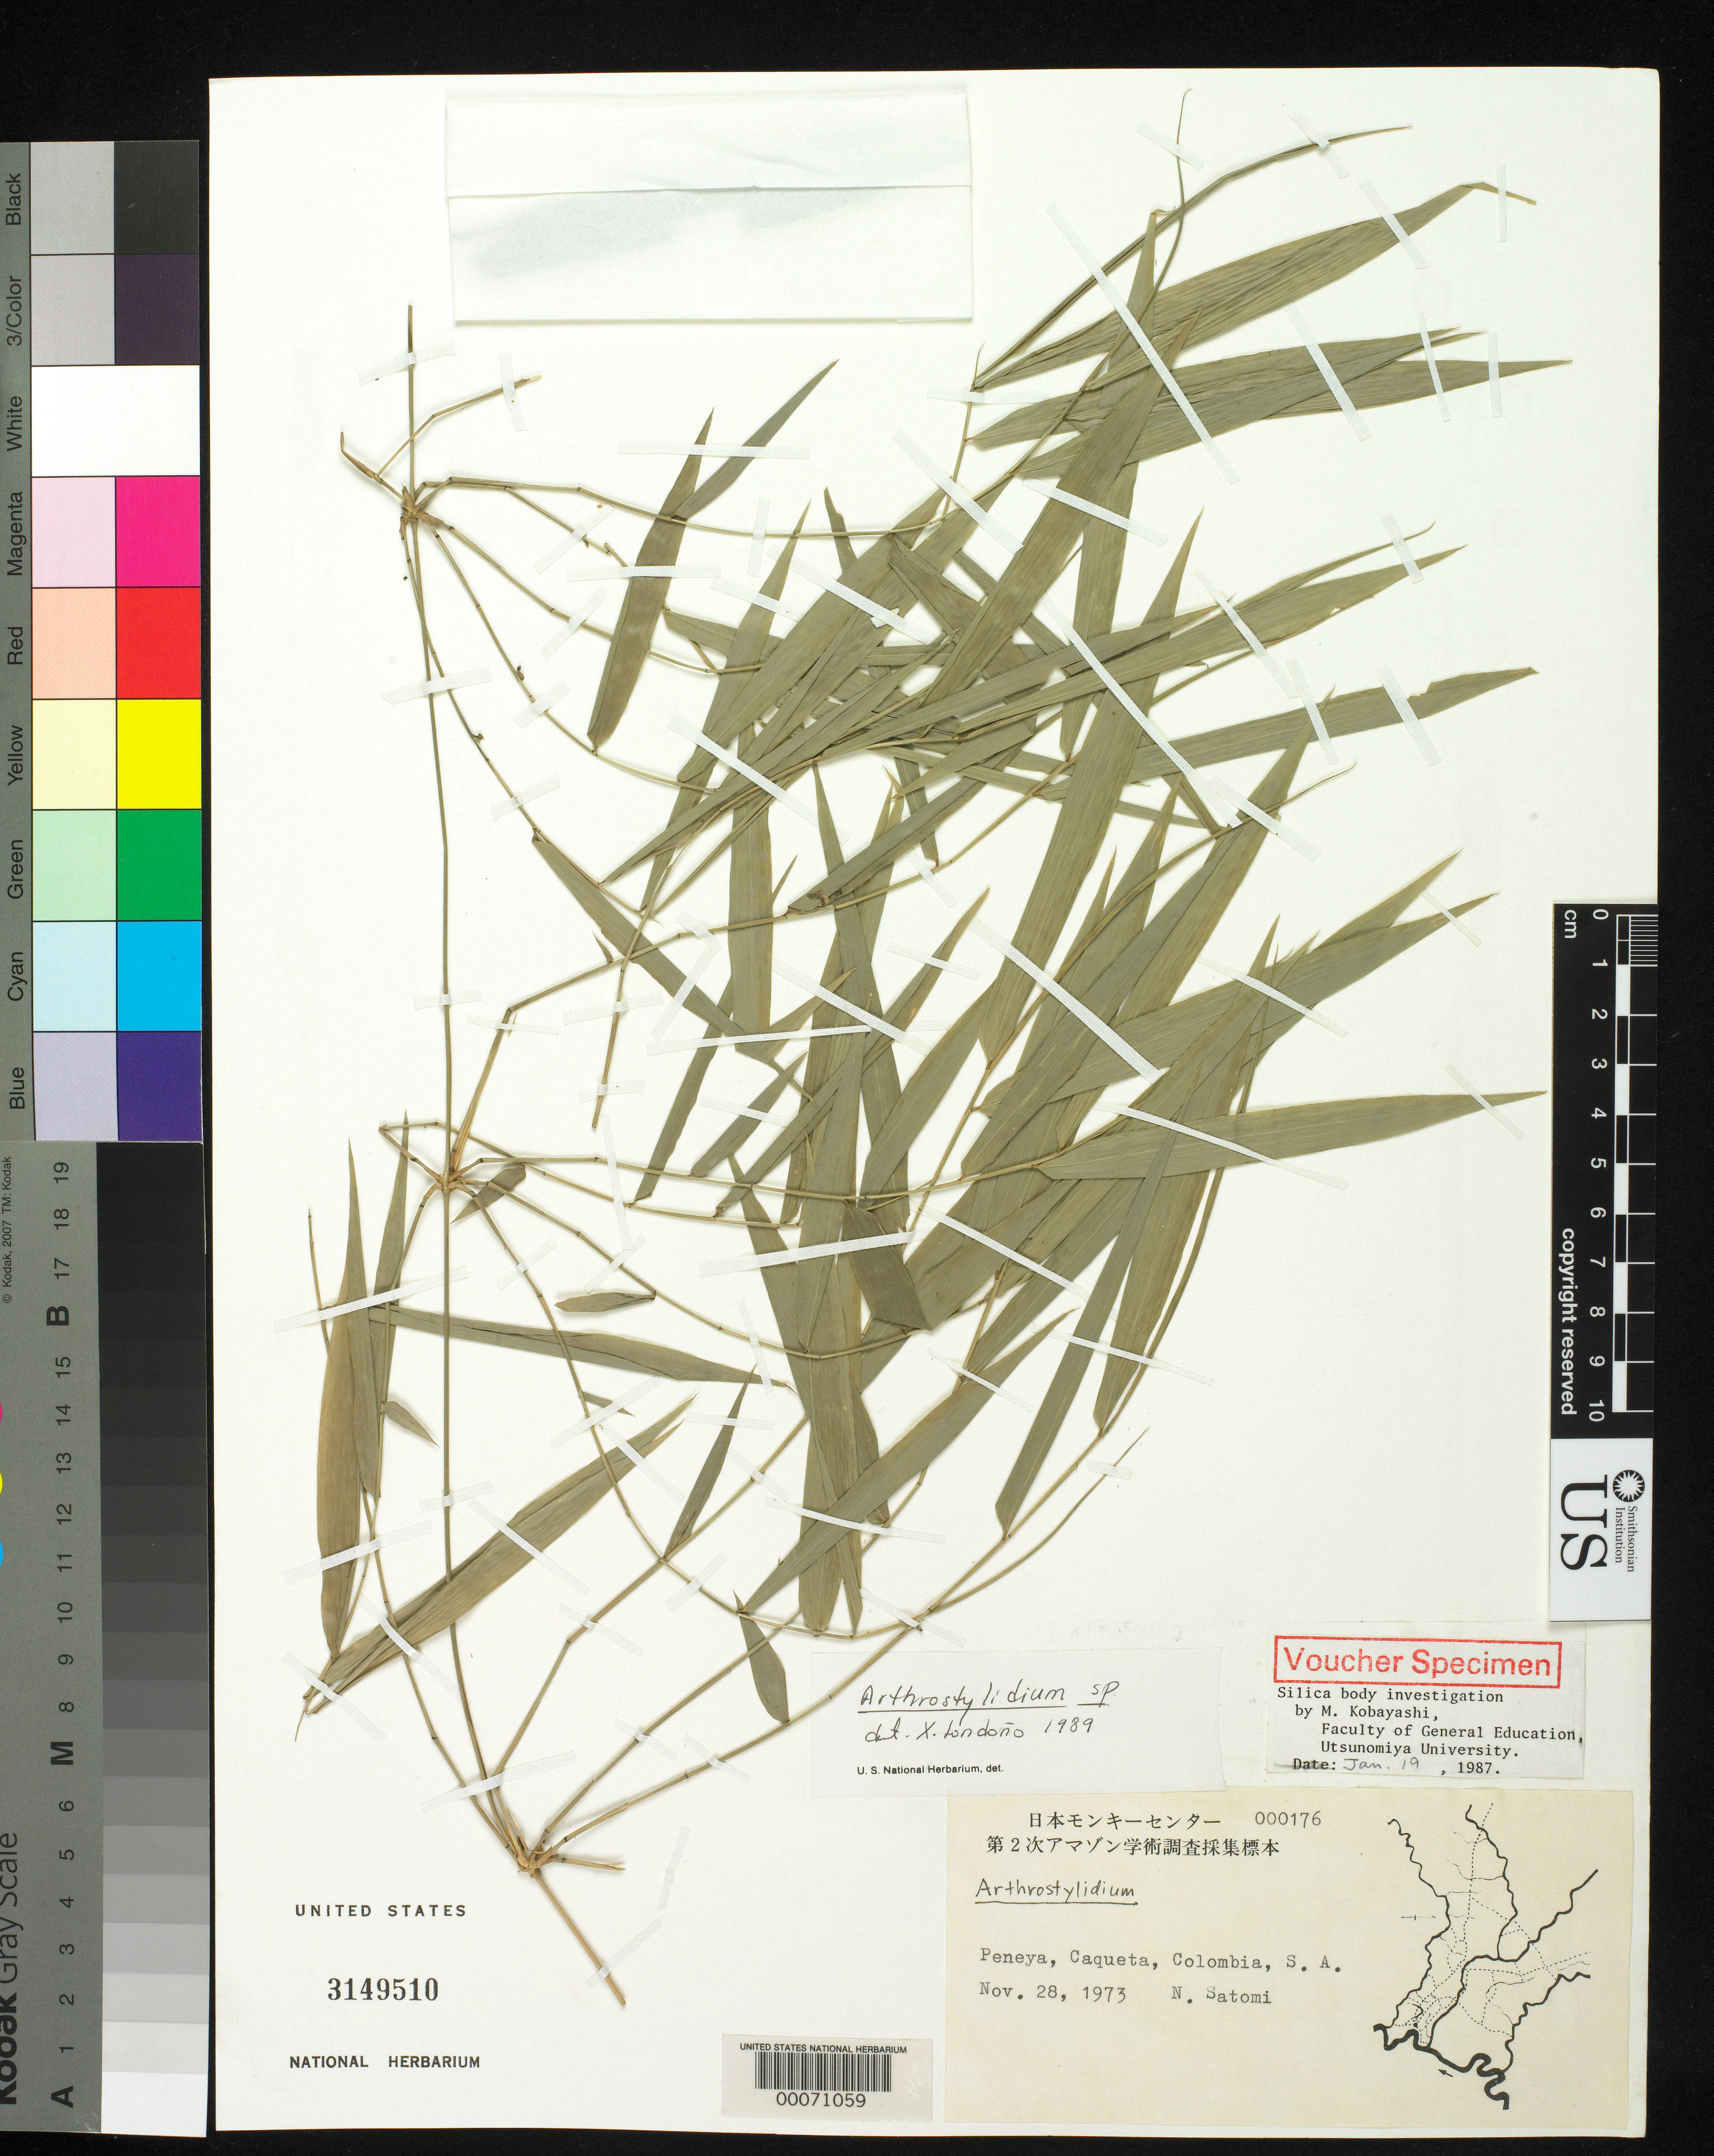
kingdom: Plantae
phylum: Tracheophyta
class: Liliopsida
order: Poales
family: Poaceae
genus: Arthrostylidium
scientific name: Arthrostylidium sp.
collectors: N. Satomi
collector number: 176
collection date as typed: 28 Nov 1973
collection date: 1973-11-28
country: Colombia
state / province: Caquetá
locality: Peneya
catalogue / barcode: US 3149510